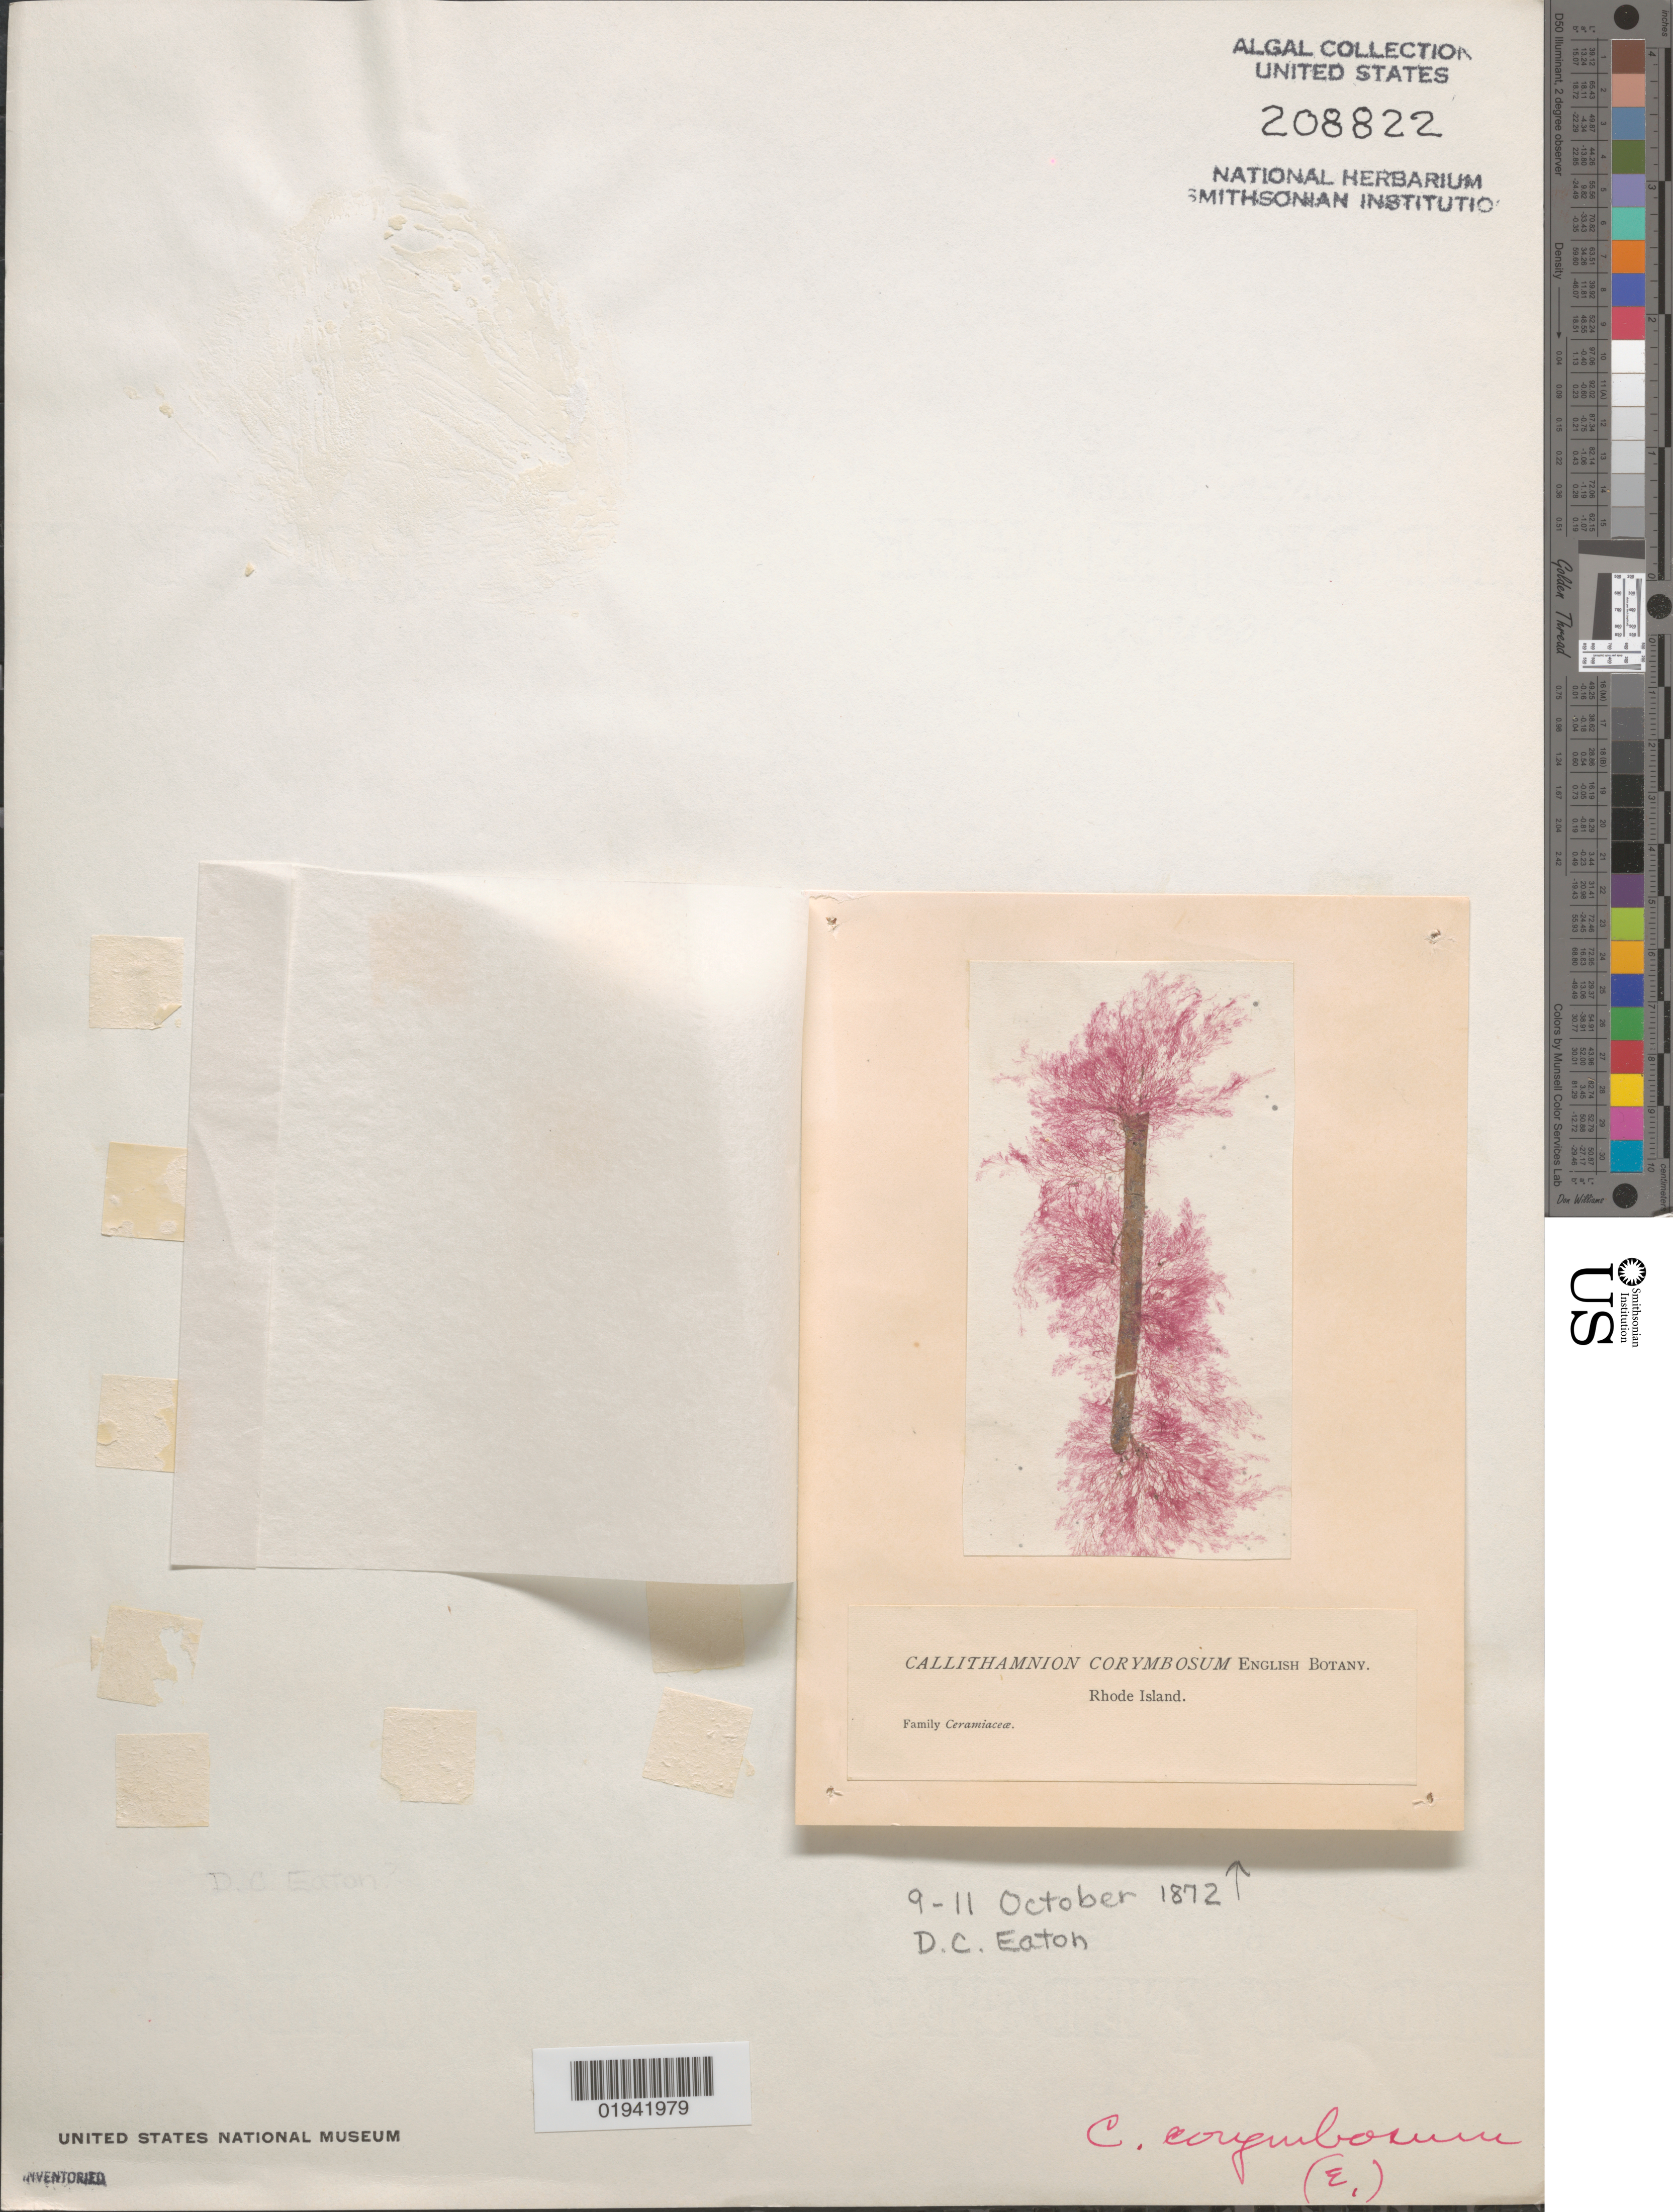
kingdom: Plantae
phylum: Rhodophyta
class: Florideophyceae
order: Ceramiales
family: Callithamniaceae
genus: Callithamnion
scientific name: Callithamnion corymbosum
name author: (Sm.) Lyngb.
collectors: D. C. Eaton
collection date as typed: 09 Oct 1872 to 11 Oct 1872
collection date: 1872-10-09/1872-10-11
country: United States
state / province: Rhode Island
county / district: Washington County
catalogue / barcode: US 208822